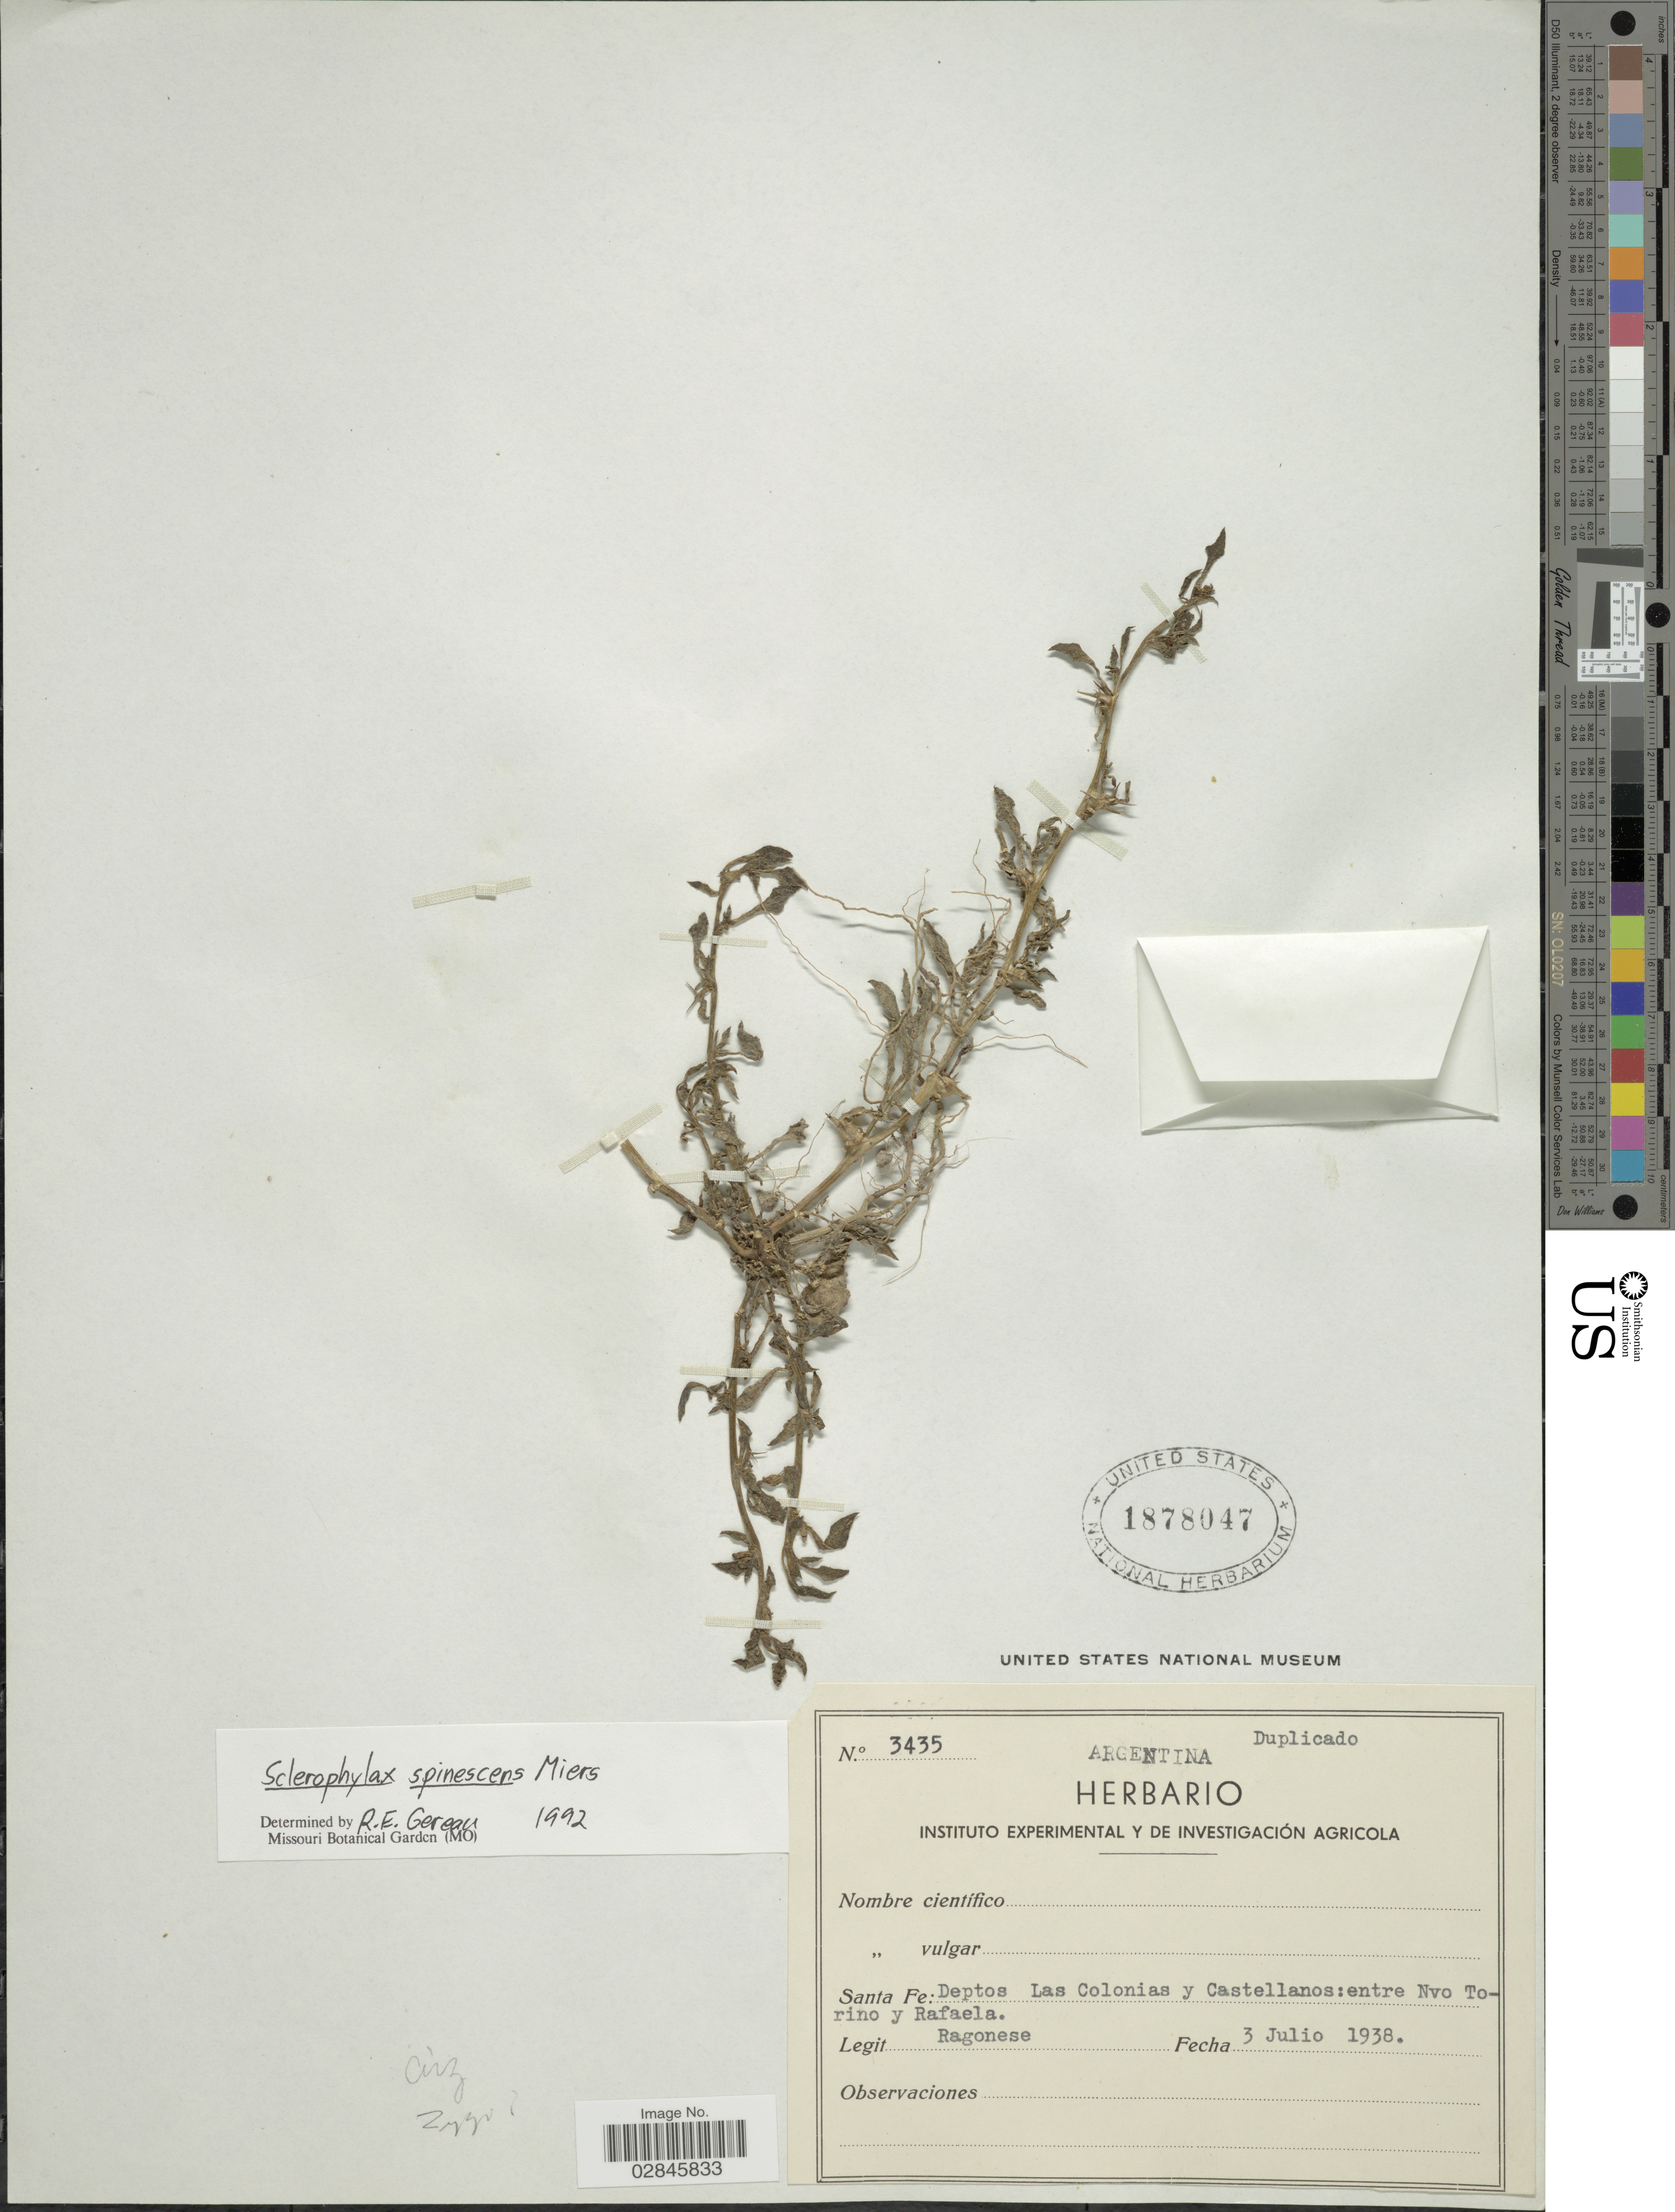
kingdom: Plantae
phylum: Tracheophyta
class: Magnoliopsida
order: Solanales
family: Solanaceae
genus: Sclerophylax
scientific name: Sclerophylax spinescens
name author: Miers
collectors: Ragonese, --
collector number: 3435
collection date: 1938-07-03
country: Argentina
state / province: Santa Fe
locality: Deptos Las Colonias y Castellanos: entre Nvo Torino y Rafaela.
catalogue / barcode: US 1878047